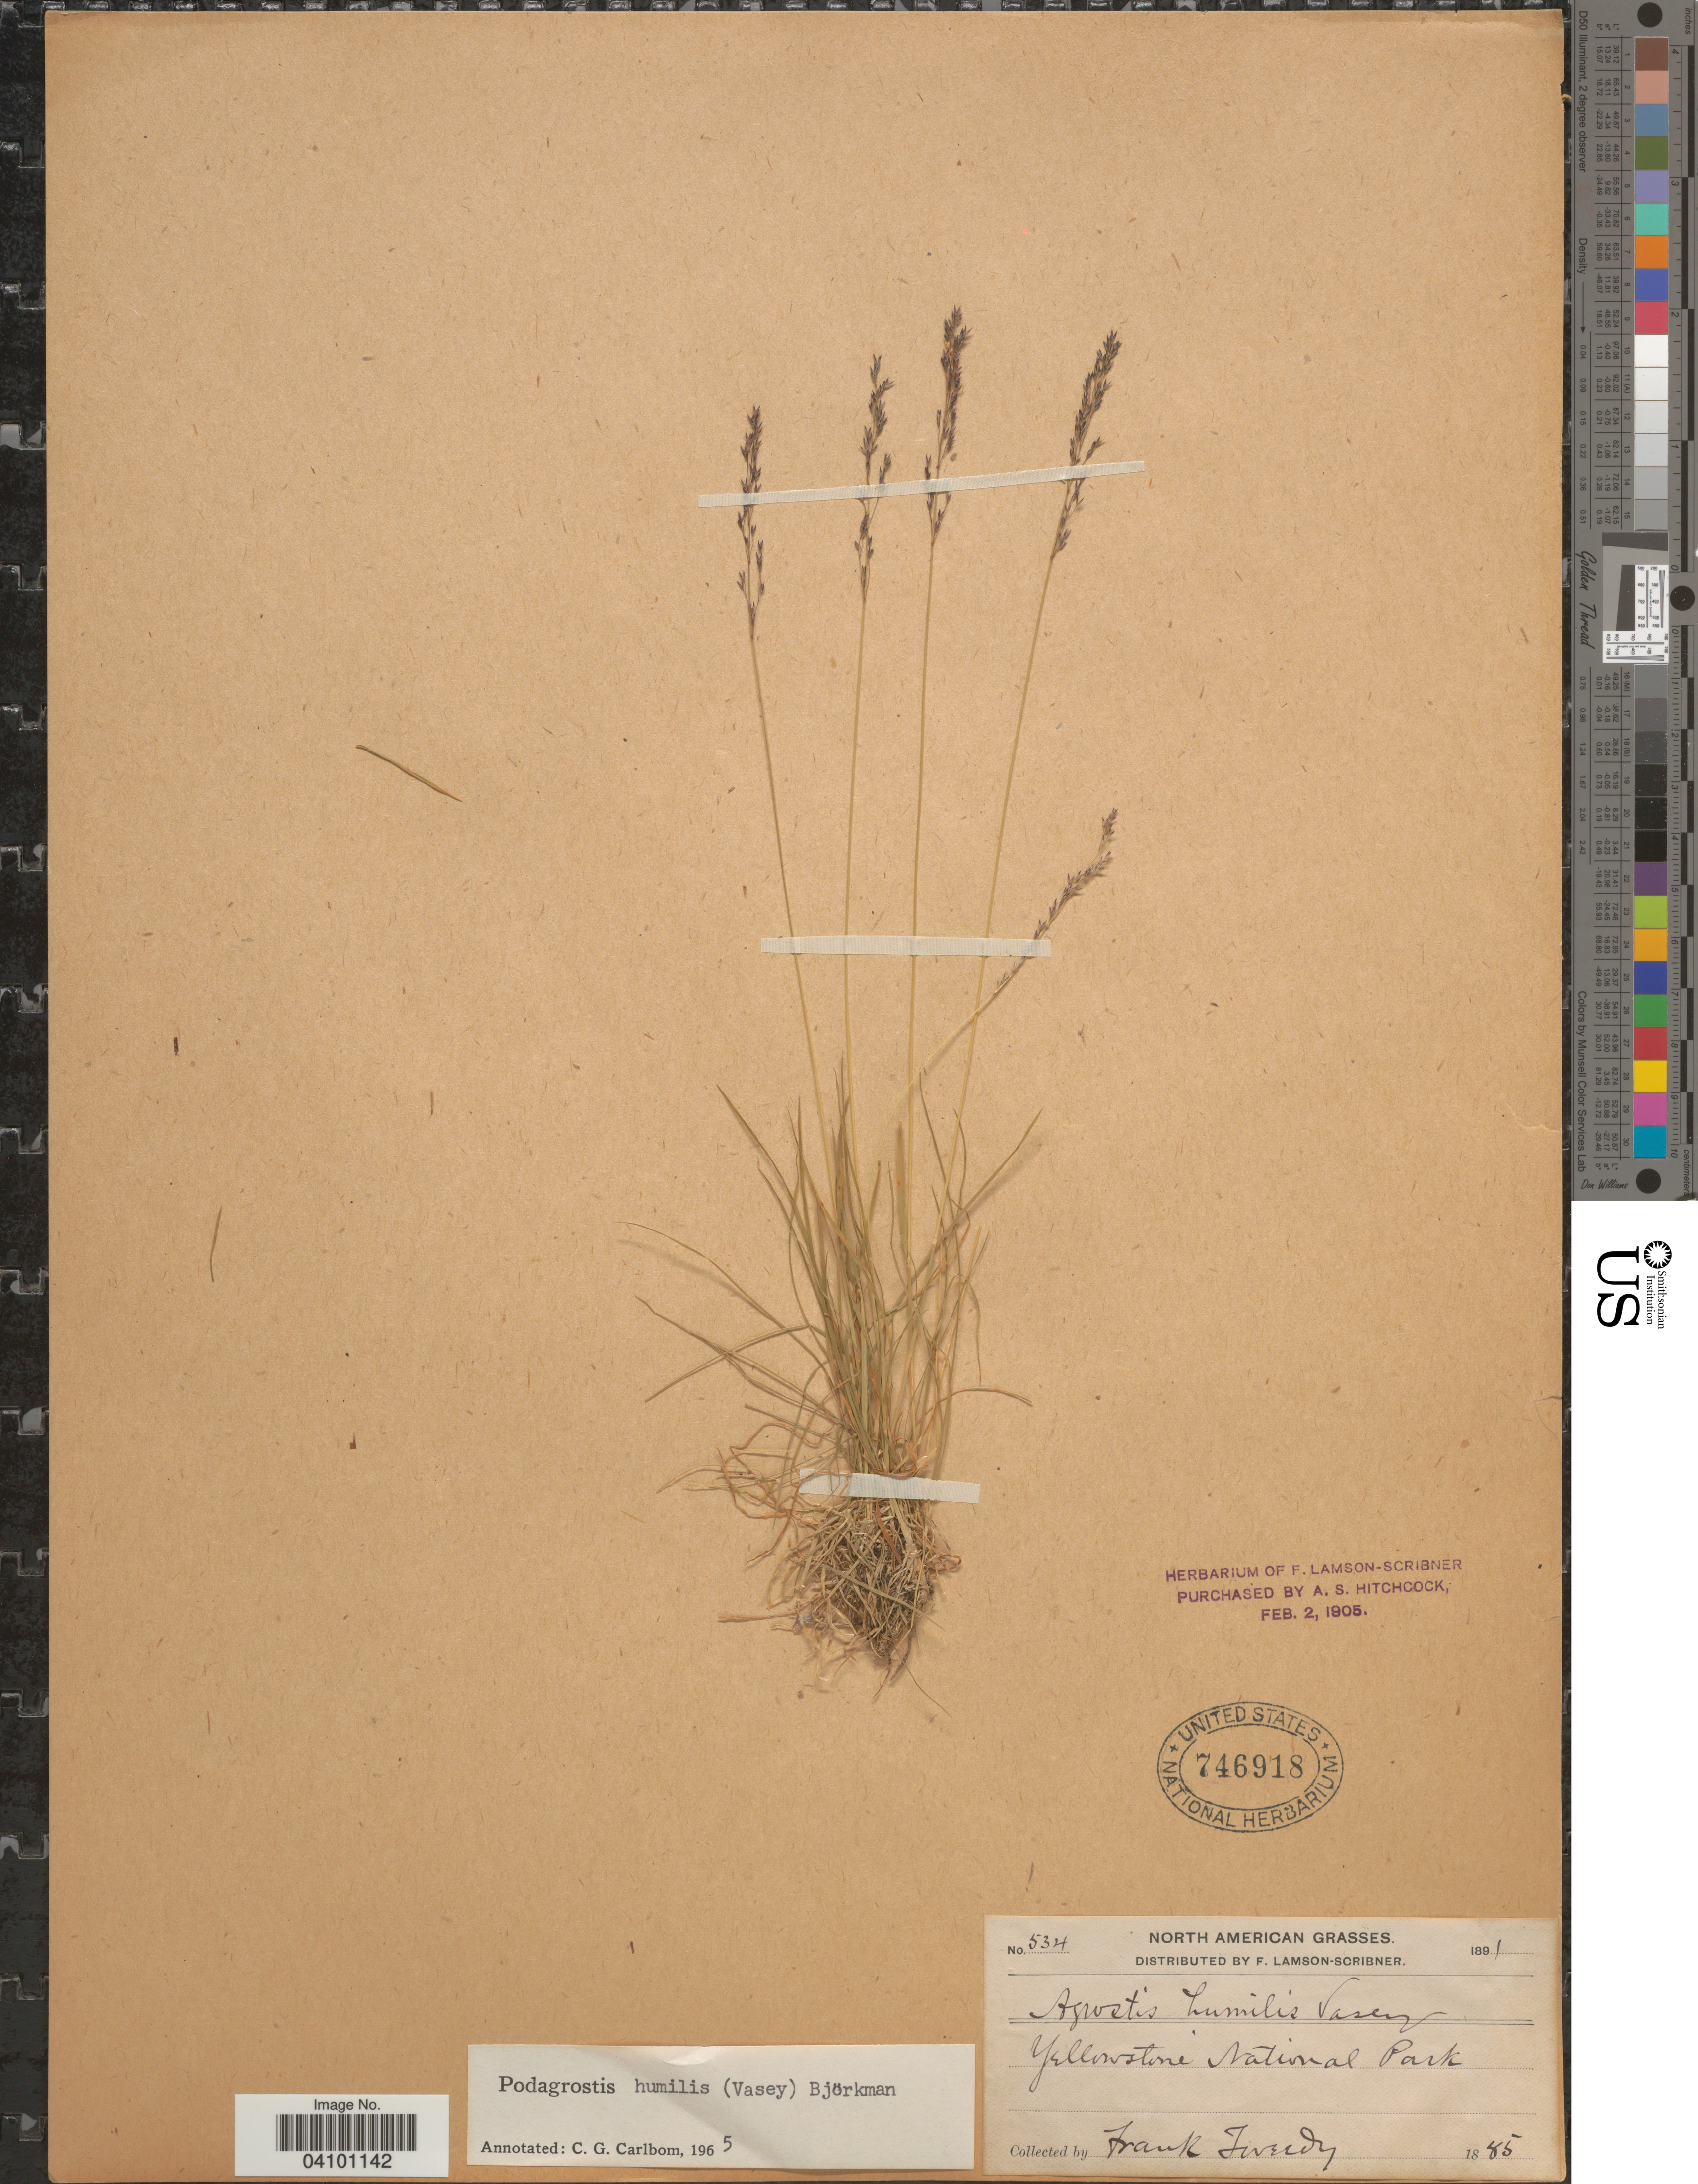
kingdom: Plantae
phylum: Tracheophyta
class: Liliopsida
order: Poales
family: Poaceae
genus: Podagrostis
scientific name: Podagrostis humilis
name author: (Vasey) Björkman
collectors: F. Tweedy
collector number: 534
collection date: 1885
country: United States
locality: Yellowstone National Park.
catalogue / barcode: US 746918